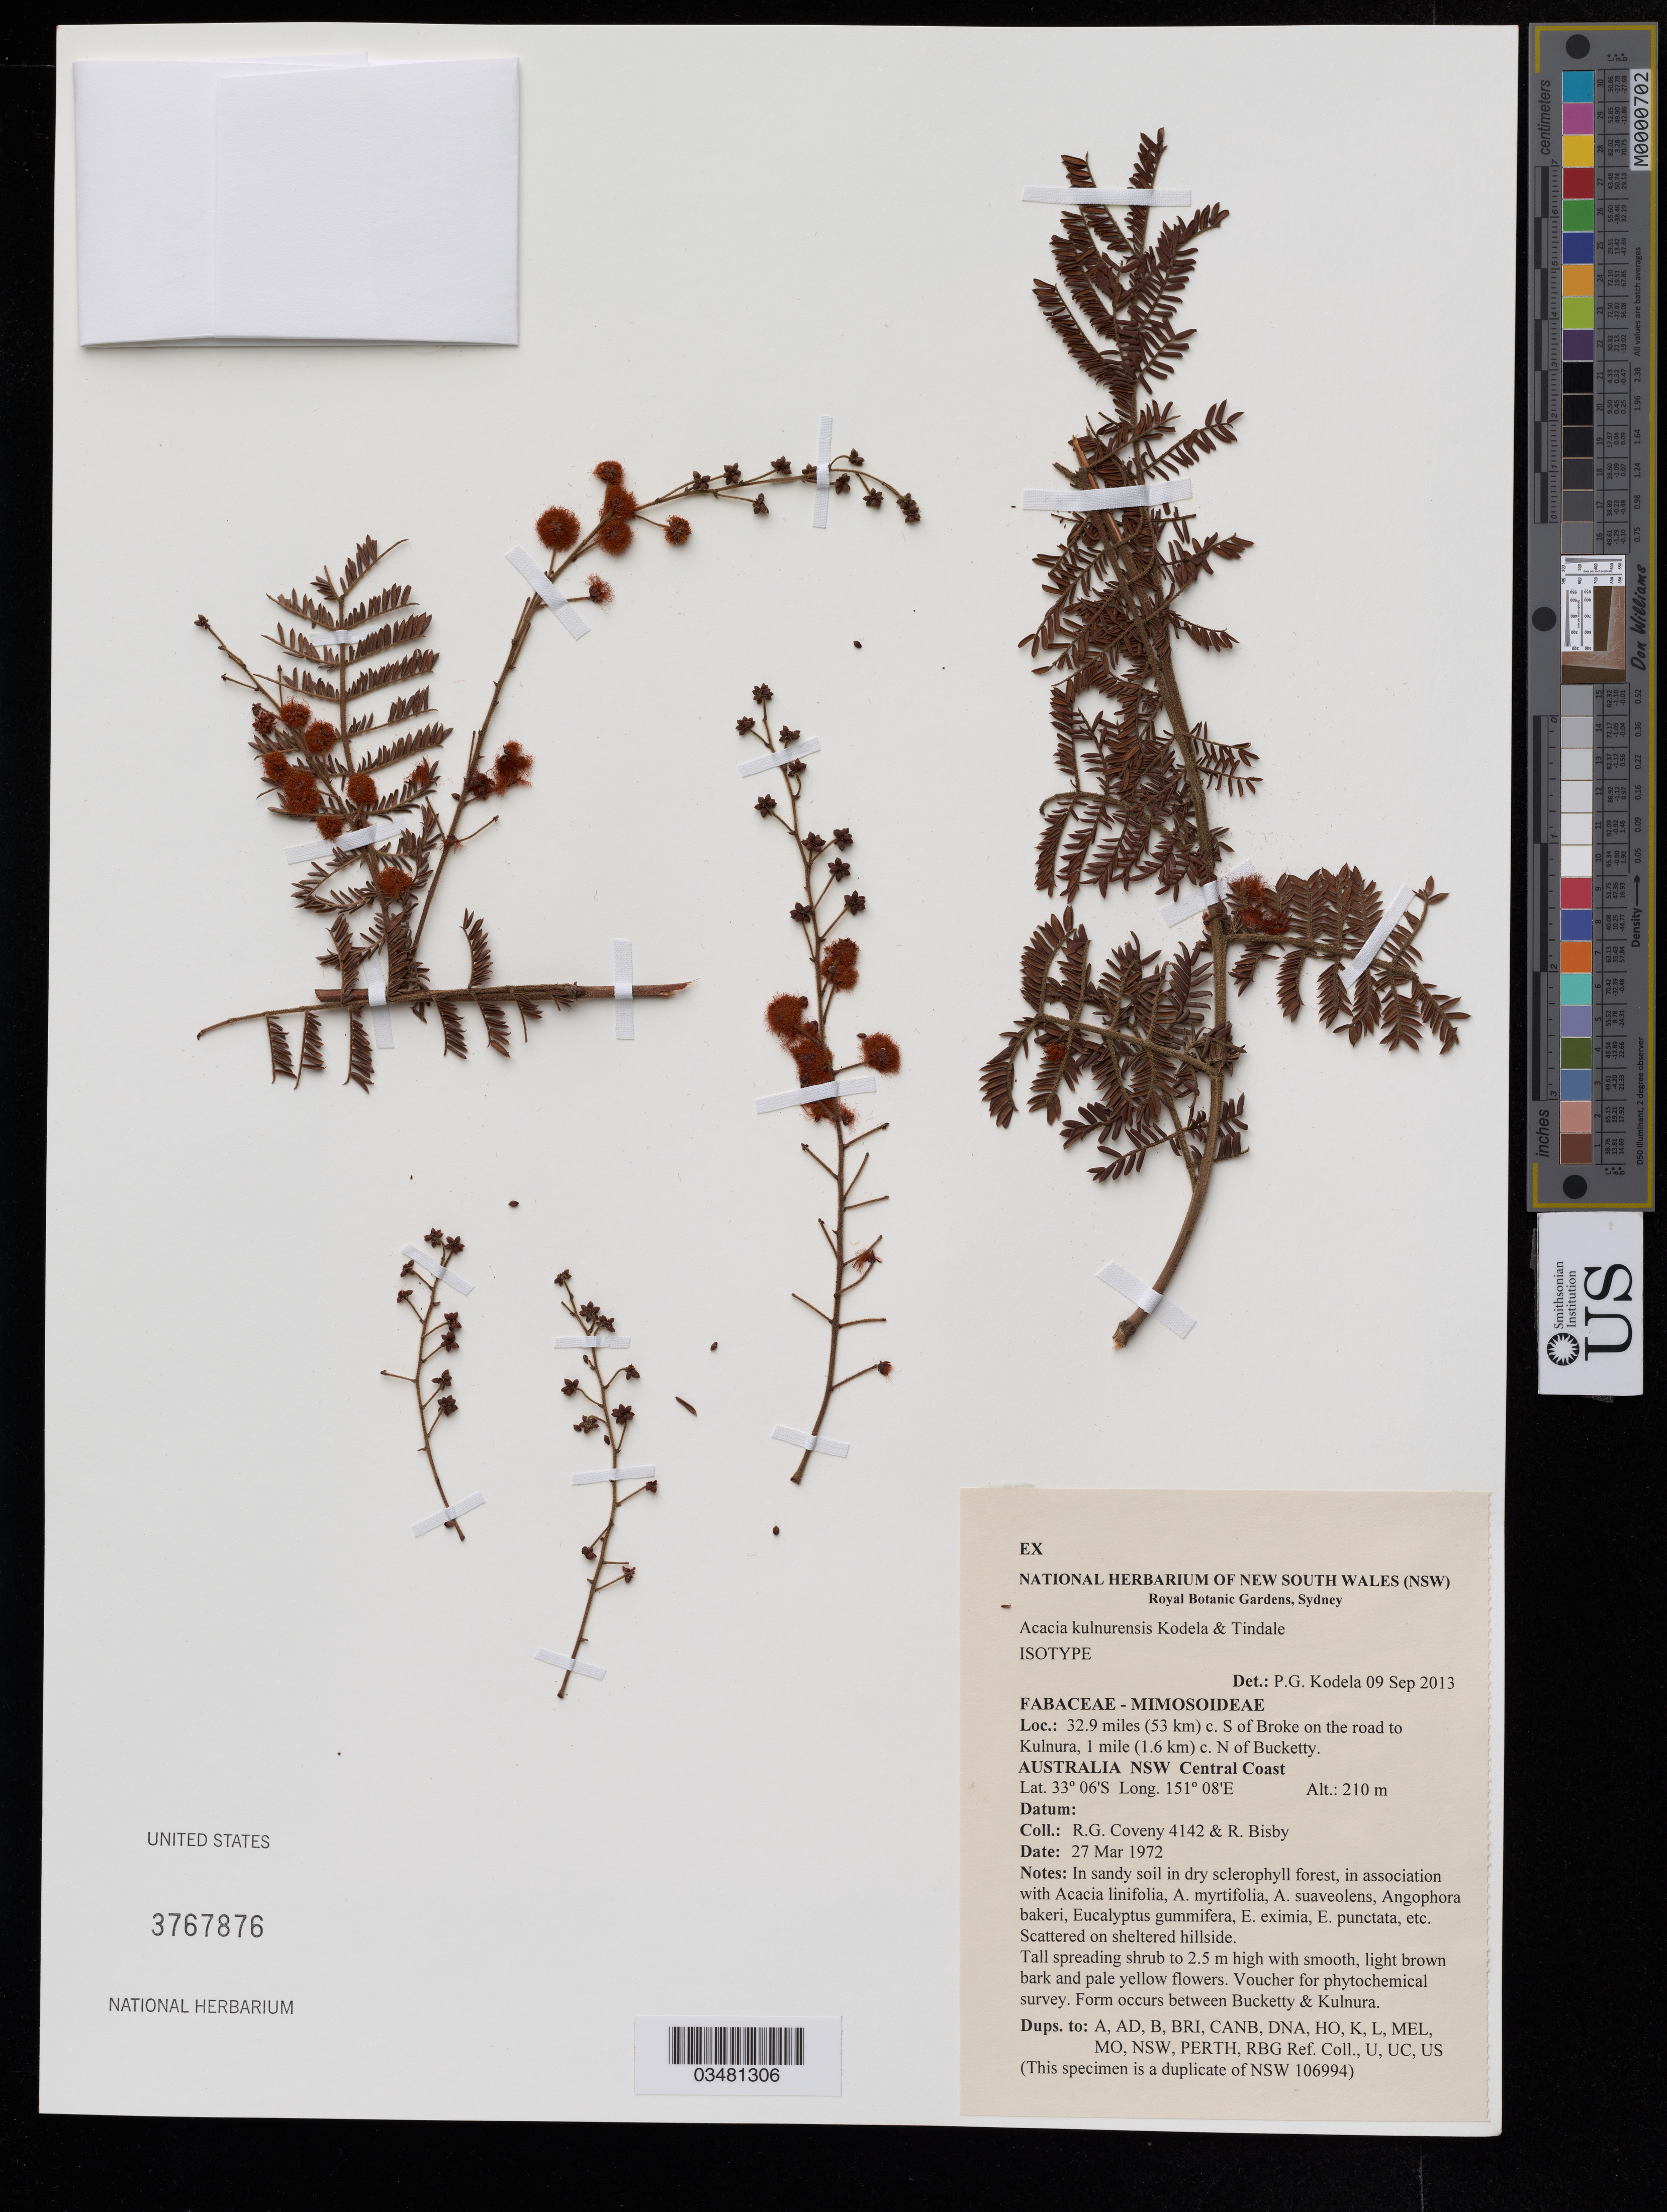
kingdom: Plantae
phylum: Tracheophyta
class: Magnoliopsida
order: Fabales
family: Fabaceae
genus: Acacia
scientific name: Acacia kulnurensis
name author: Kodela & Tindale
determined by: Kodela, P. G.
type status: Isotype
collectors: R. Coveny & R. Bisby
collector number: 4142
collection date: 1972-03-27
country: Australia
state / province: New South Wales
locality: NSW Central Coast. 32.9 miles (53 km) c. S of Broke on the road to Kulnura, 1 mile (1.6 km) c. N of Bucketty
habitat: In sandy soil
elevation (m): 210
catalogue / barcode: US 3767876